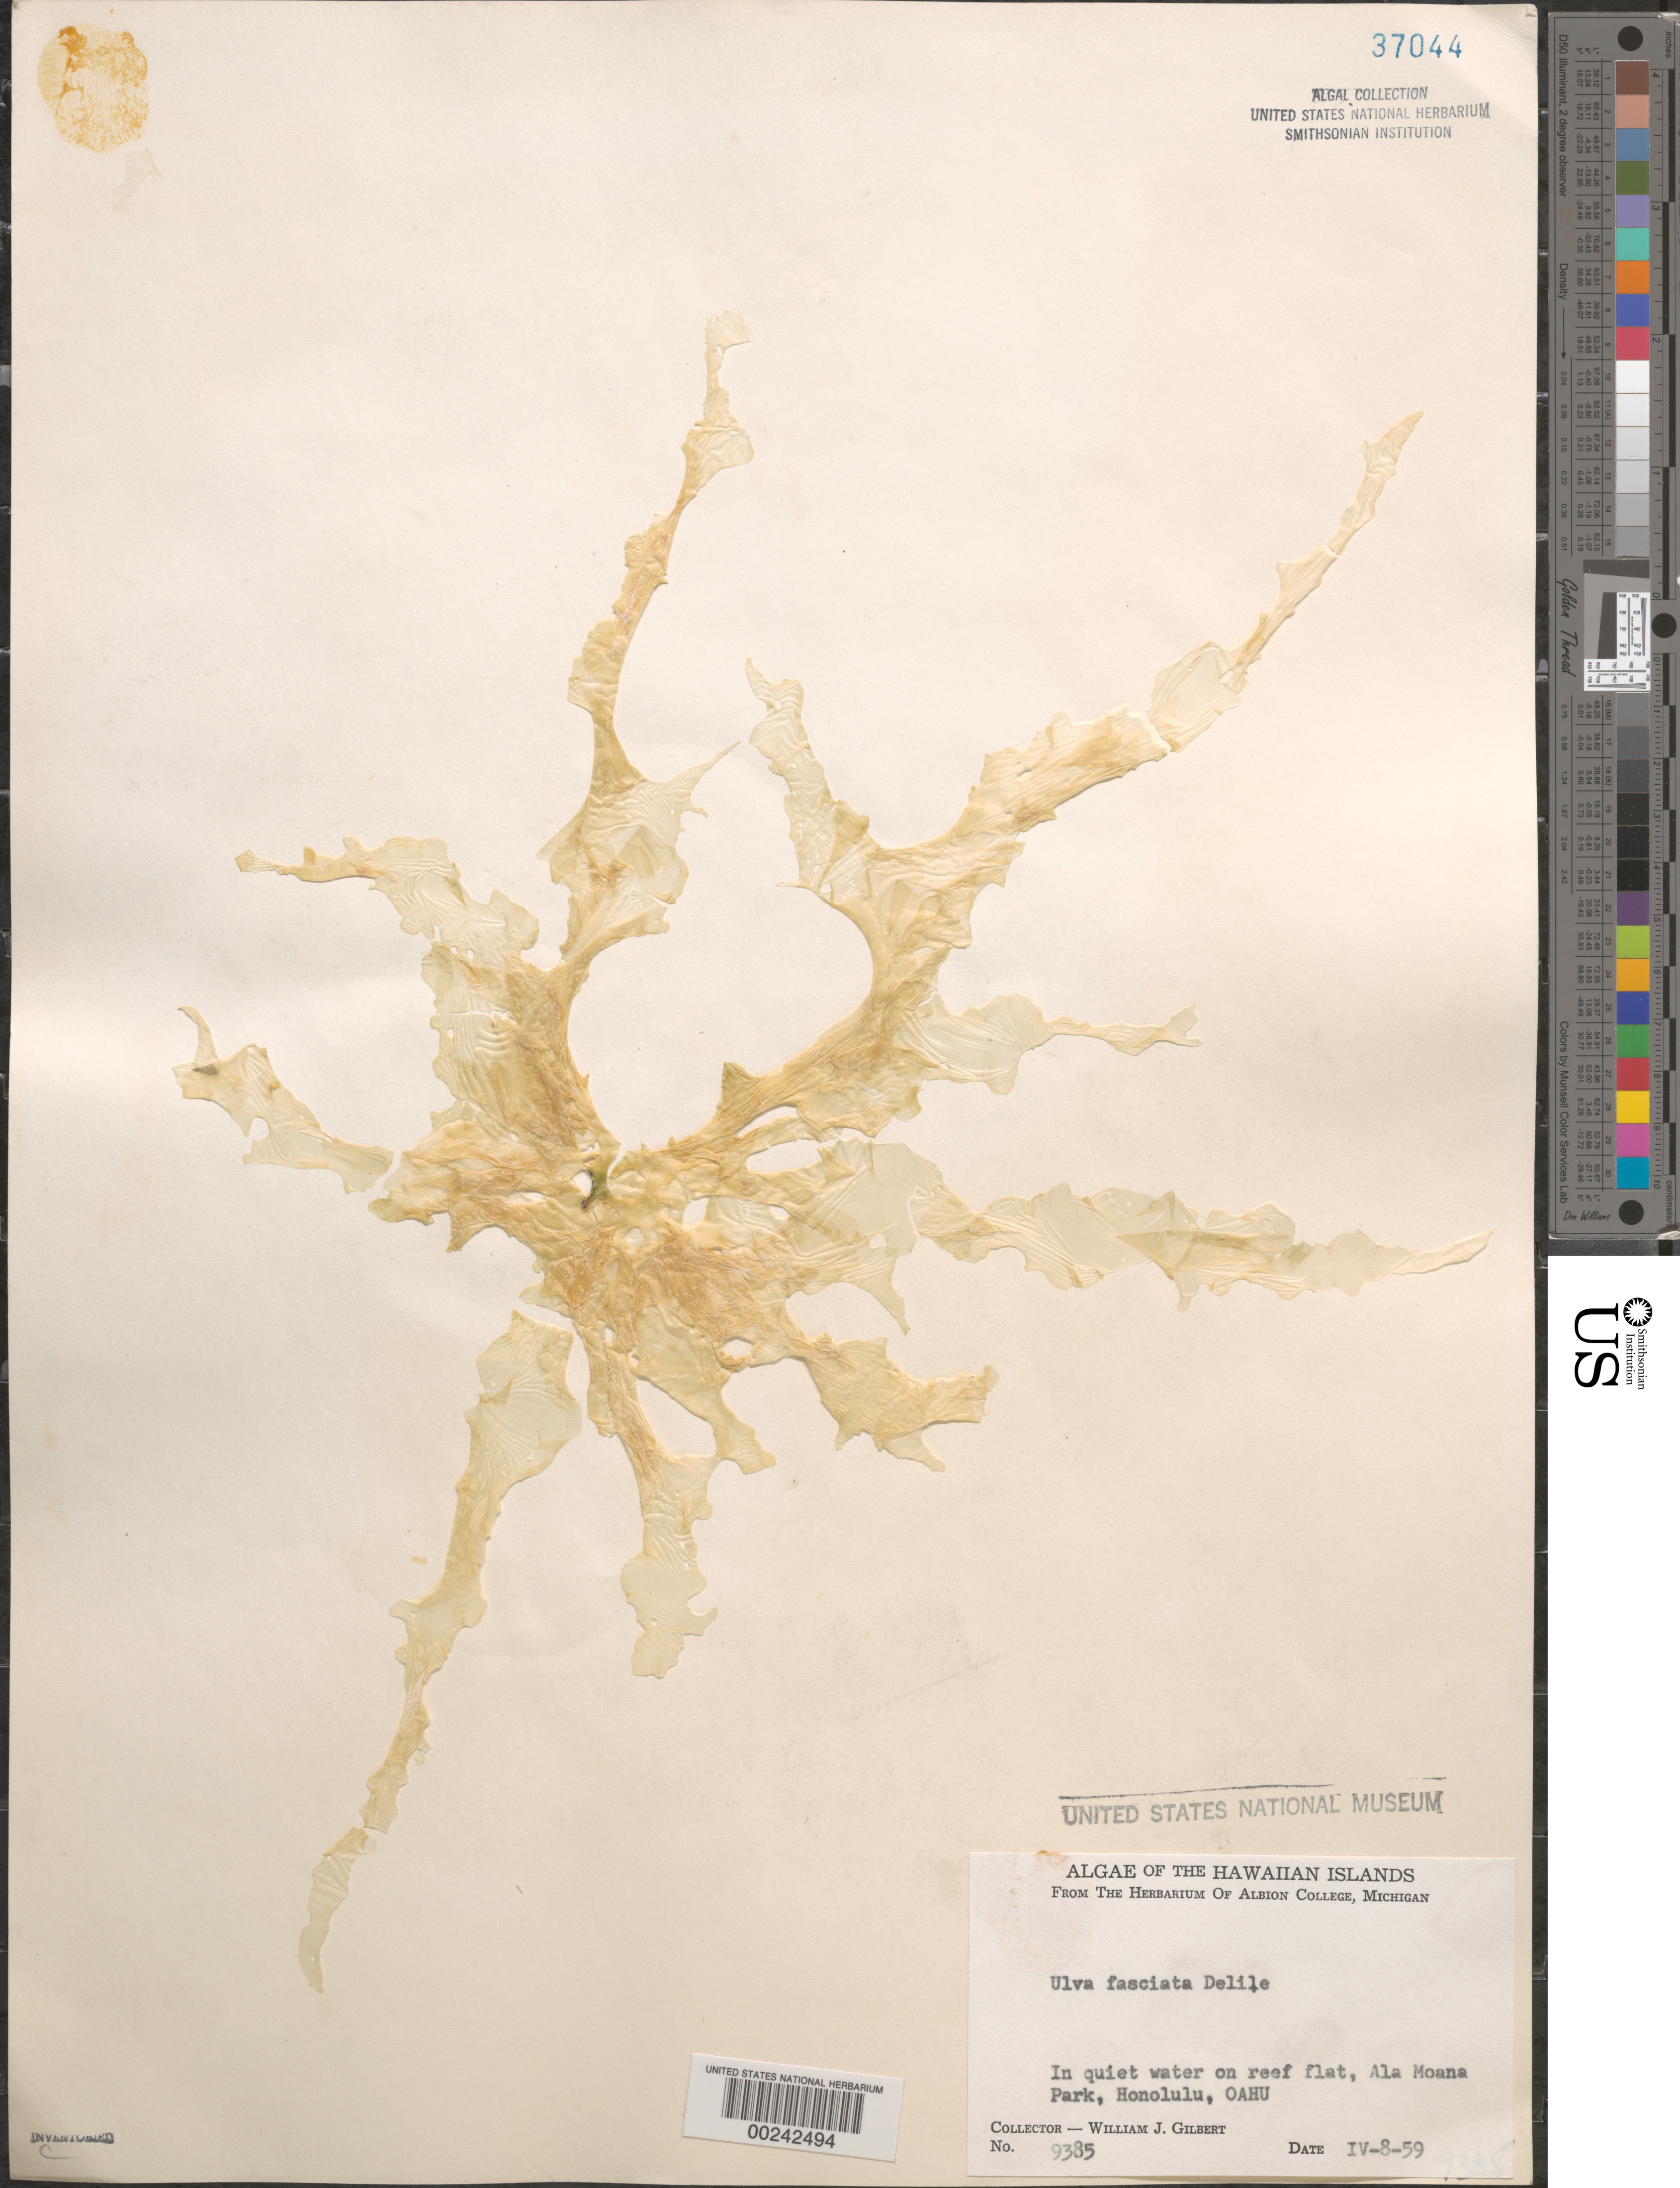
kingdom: Plantae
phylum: Chlorophyta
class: Ulvophyceae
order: Ulvales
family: Ulvaceae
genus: Ulva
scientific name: Ulva lactuca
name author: L.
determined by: Algae name updating Project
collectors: W. J. Gilbert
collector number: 9385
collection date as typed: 08 Apr 1959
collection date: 1959-04-08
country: United States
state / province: Hawaii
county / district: Honolulu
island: Oahu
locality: Ala Moana Park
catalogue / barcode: US 37044